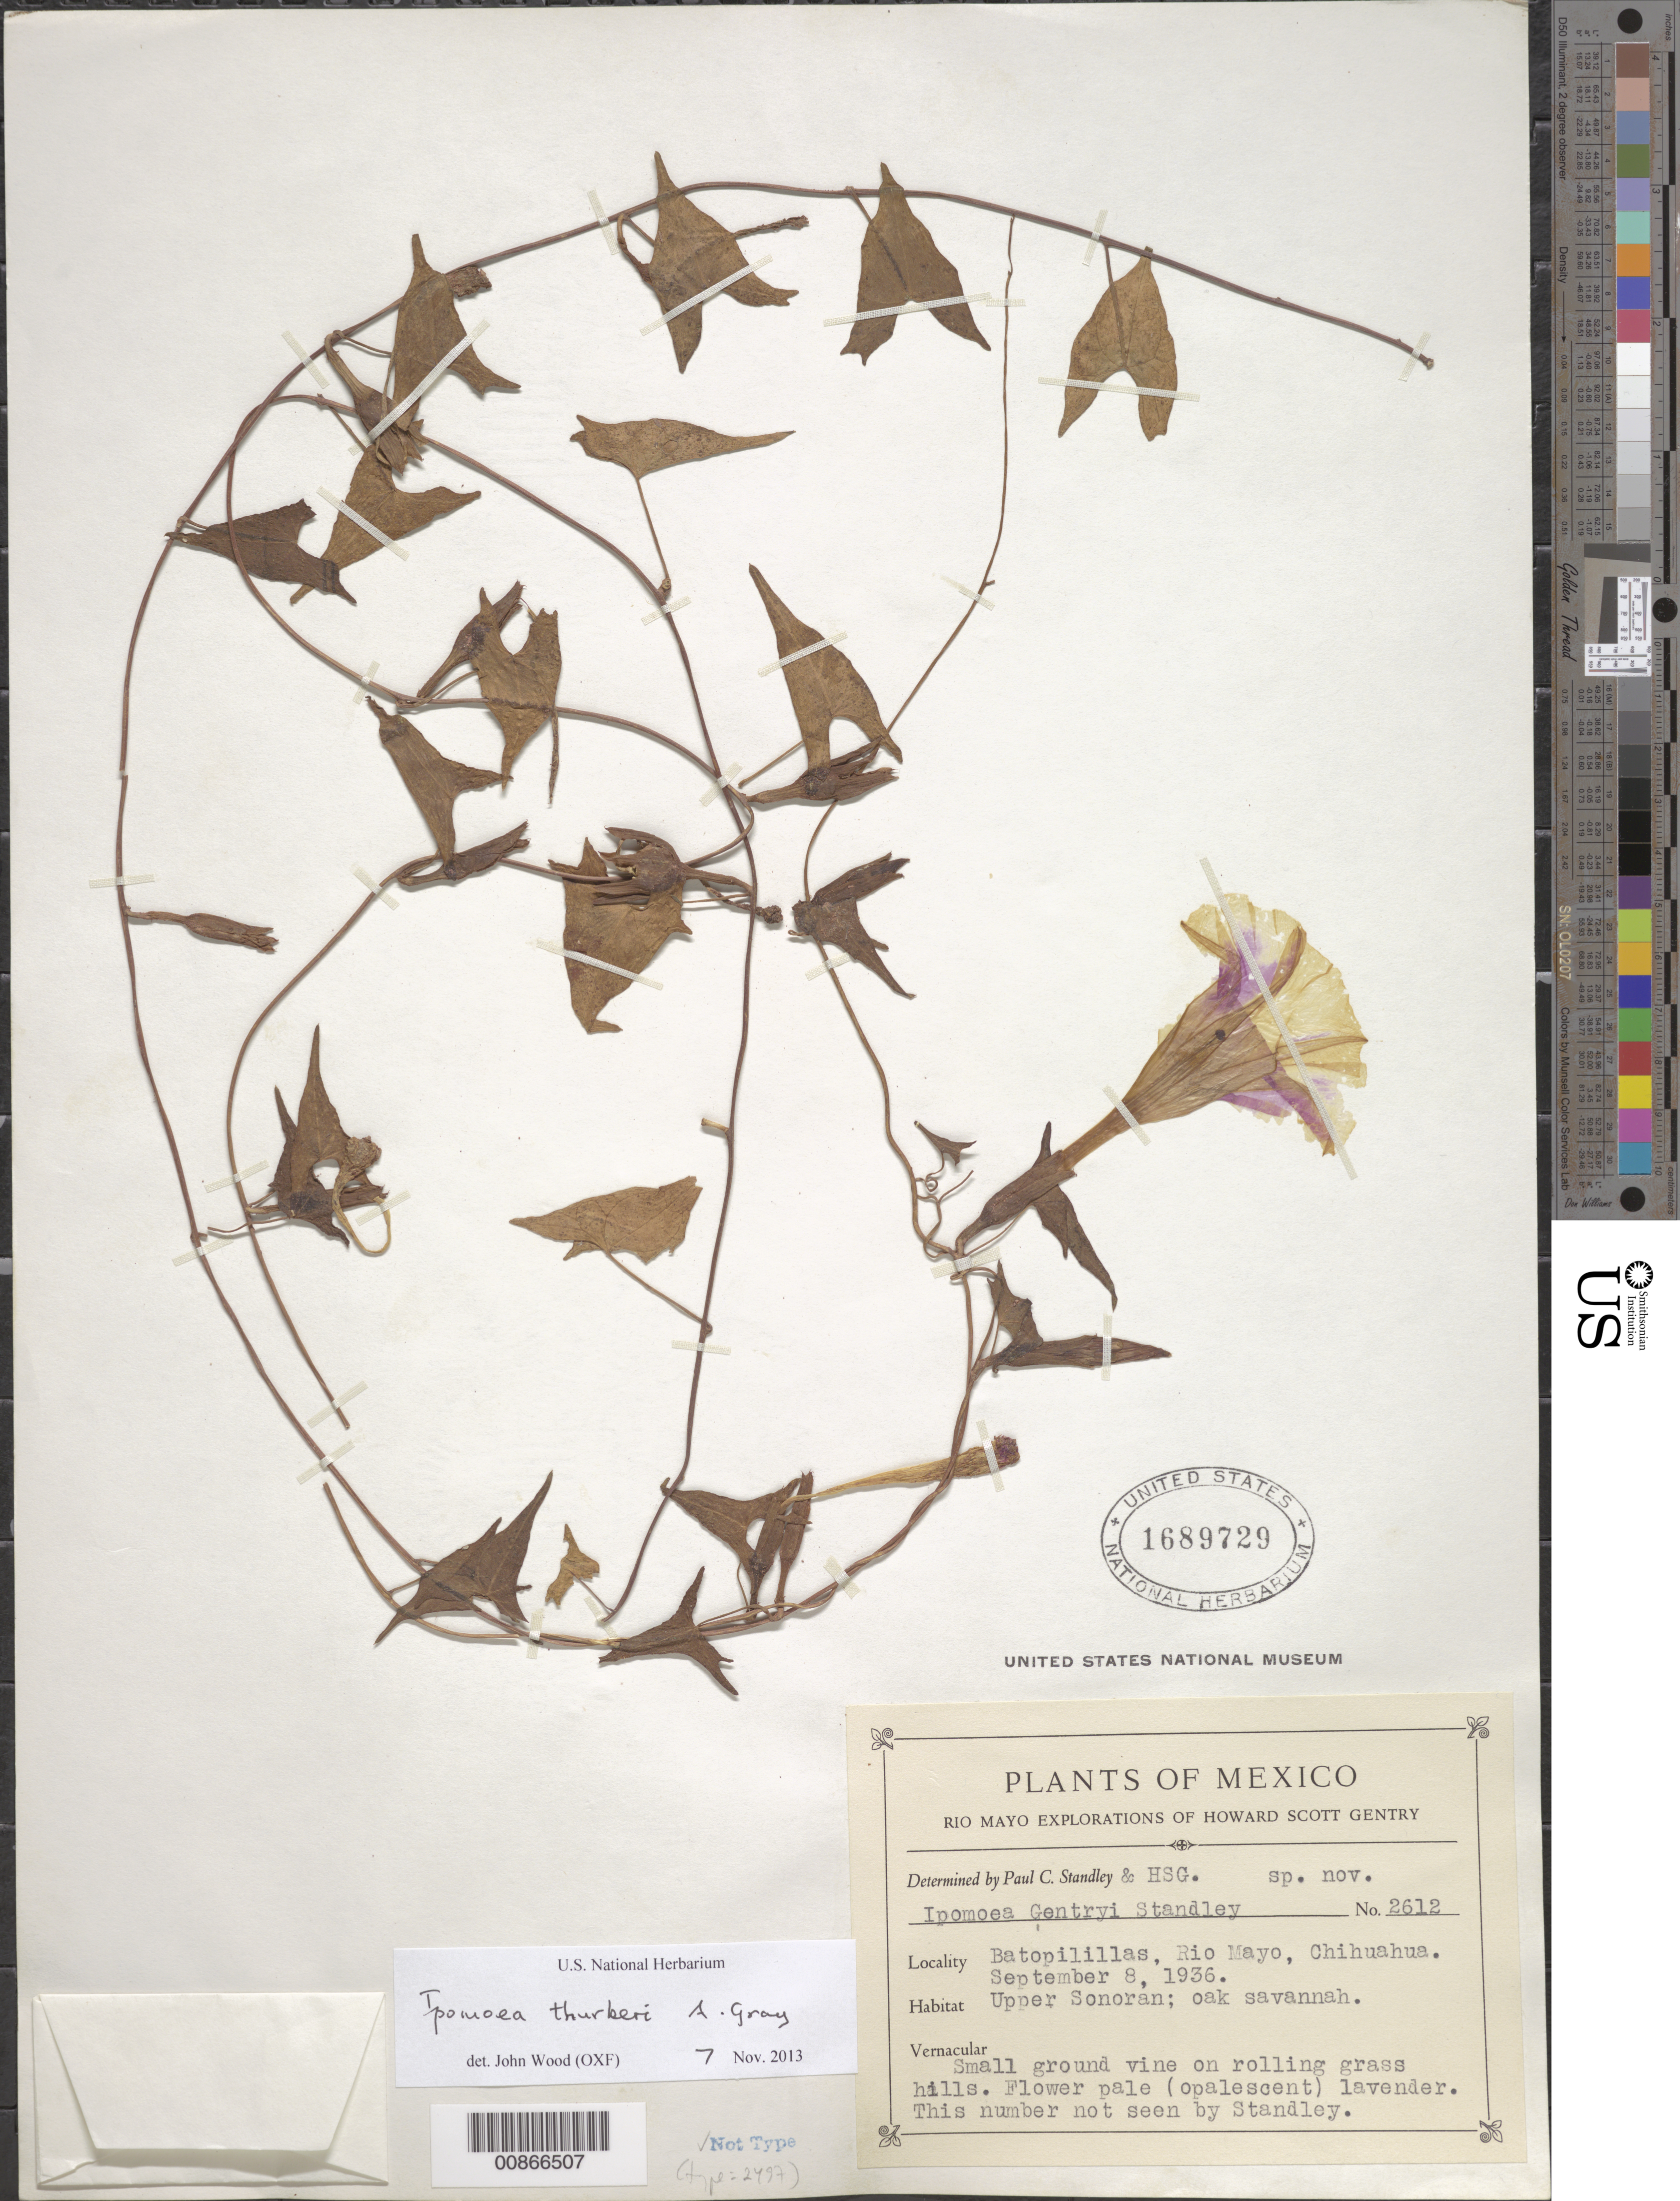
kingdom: Plantae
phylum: Tracheophyta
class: Magnoliopsida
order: Solanales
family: Convolvulaceae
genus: Ipomoea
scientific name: Ipomoea thurberi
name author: A. Gray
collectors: H. S. Gentry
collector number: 2612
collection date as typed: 08 Sep 1936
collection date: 1936-09-08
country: Mexico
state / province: Chihuahua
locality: Batopilillas, Río Mayo, Chihuahua.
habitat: On rolling grass hills. Upper Sonoran; oak savannah.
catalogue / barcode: US 1689729